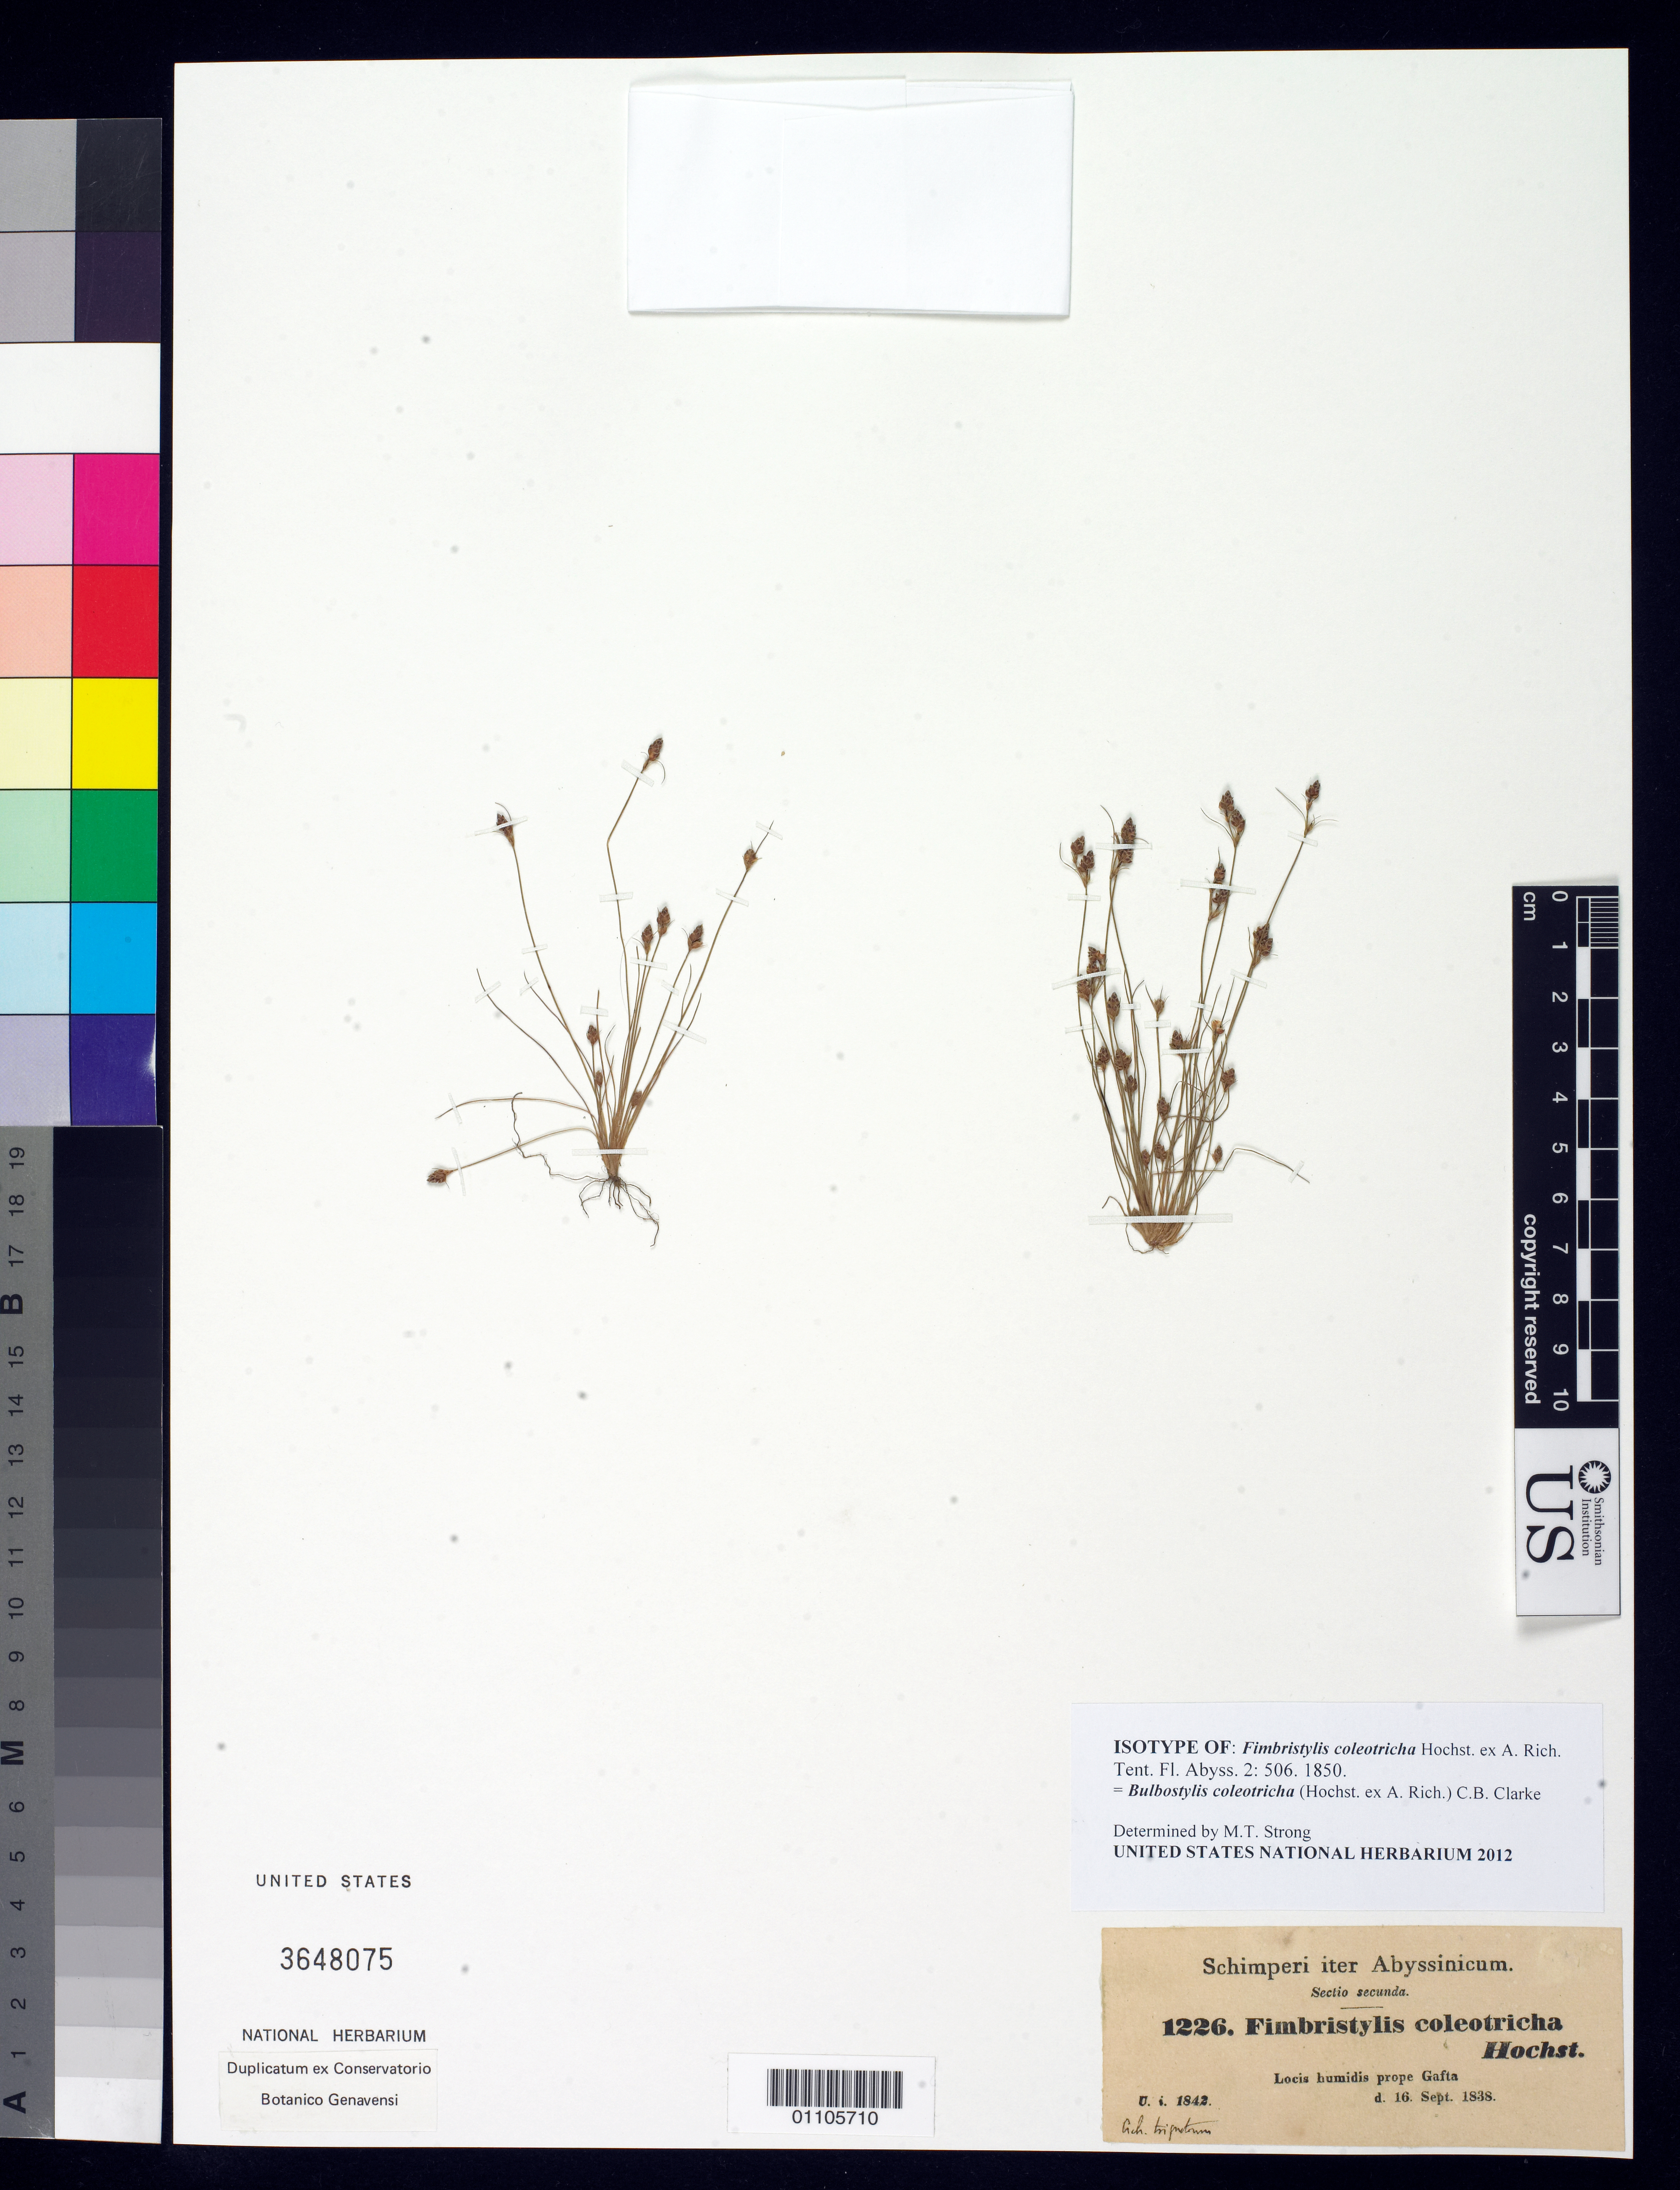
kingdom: Plantae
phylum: Tracheophyta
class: Liliopsida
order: Poales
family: Cyperaceae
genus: Fimbristylis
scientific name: Fimbristylis coleotricha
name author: Hochst. ex A. Rich.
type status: Isosyntype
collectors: G. W. Schimper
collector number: II 1226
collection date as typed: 16 Sep 1838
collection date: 1838-09-16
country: Ethiopia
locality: "Abyssinia", locis humidis prope Gaftam.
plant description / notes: Annotated by M.T. Strong (2012) as "isotype"; protologue cites 2 collections (Quartin Dillon & Schimper).; 2012 annotation corrected and added to specimen by M.T. Strong, 2019.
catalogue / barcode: US 3648075